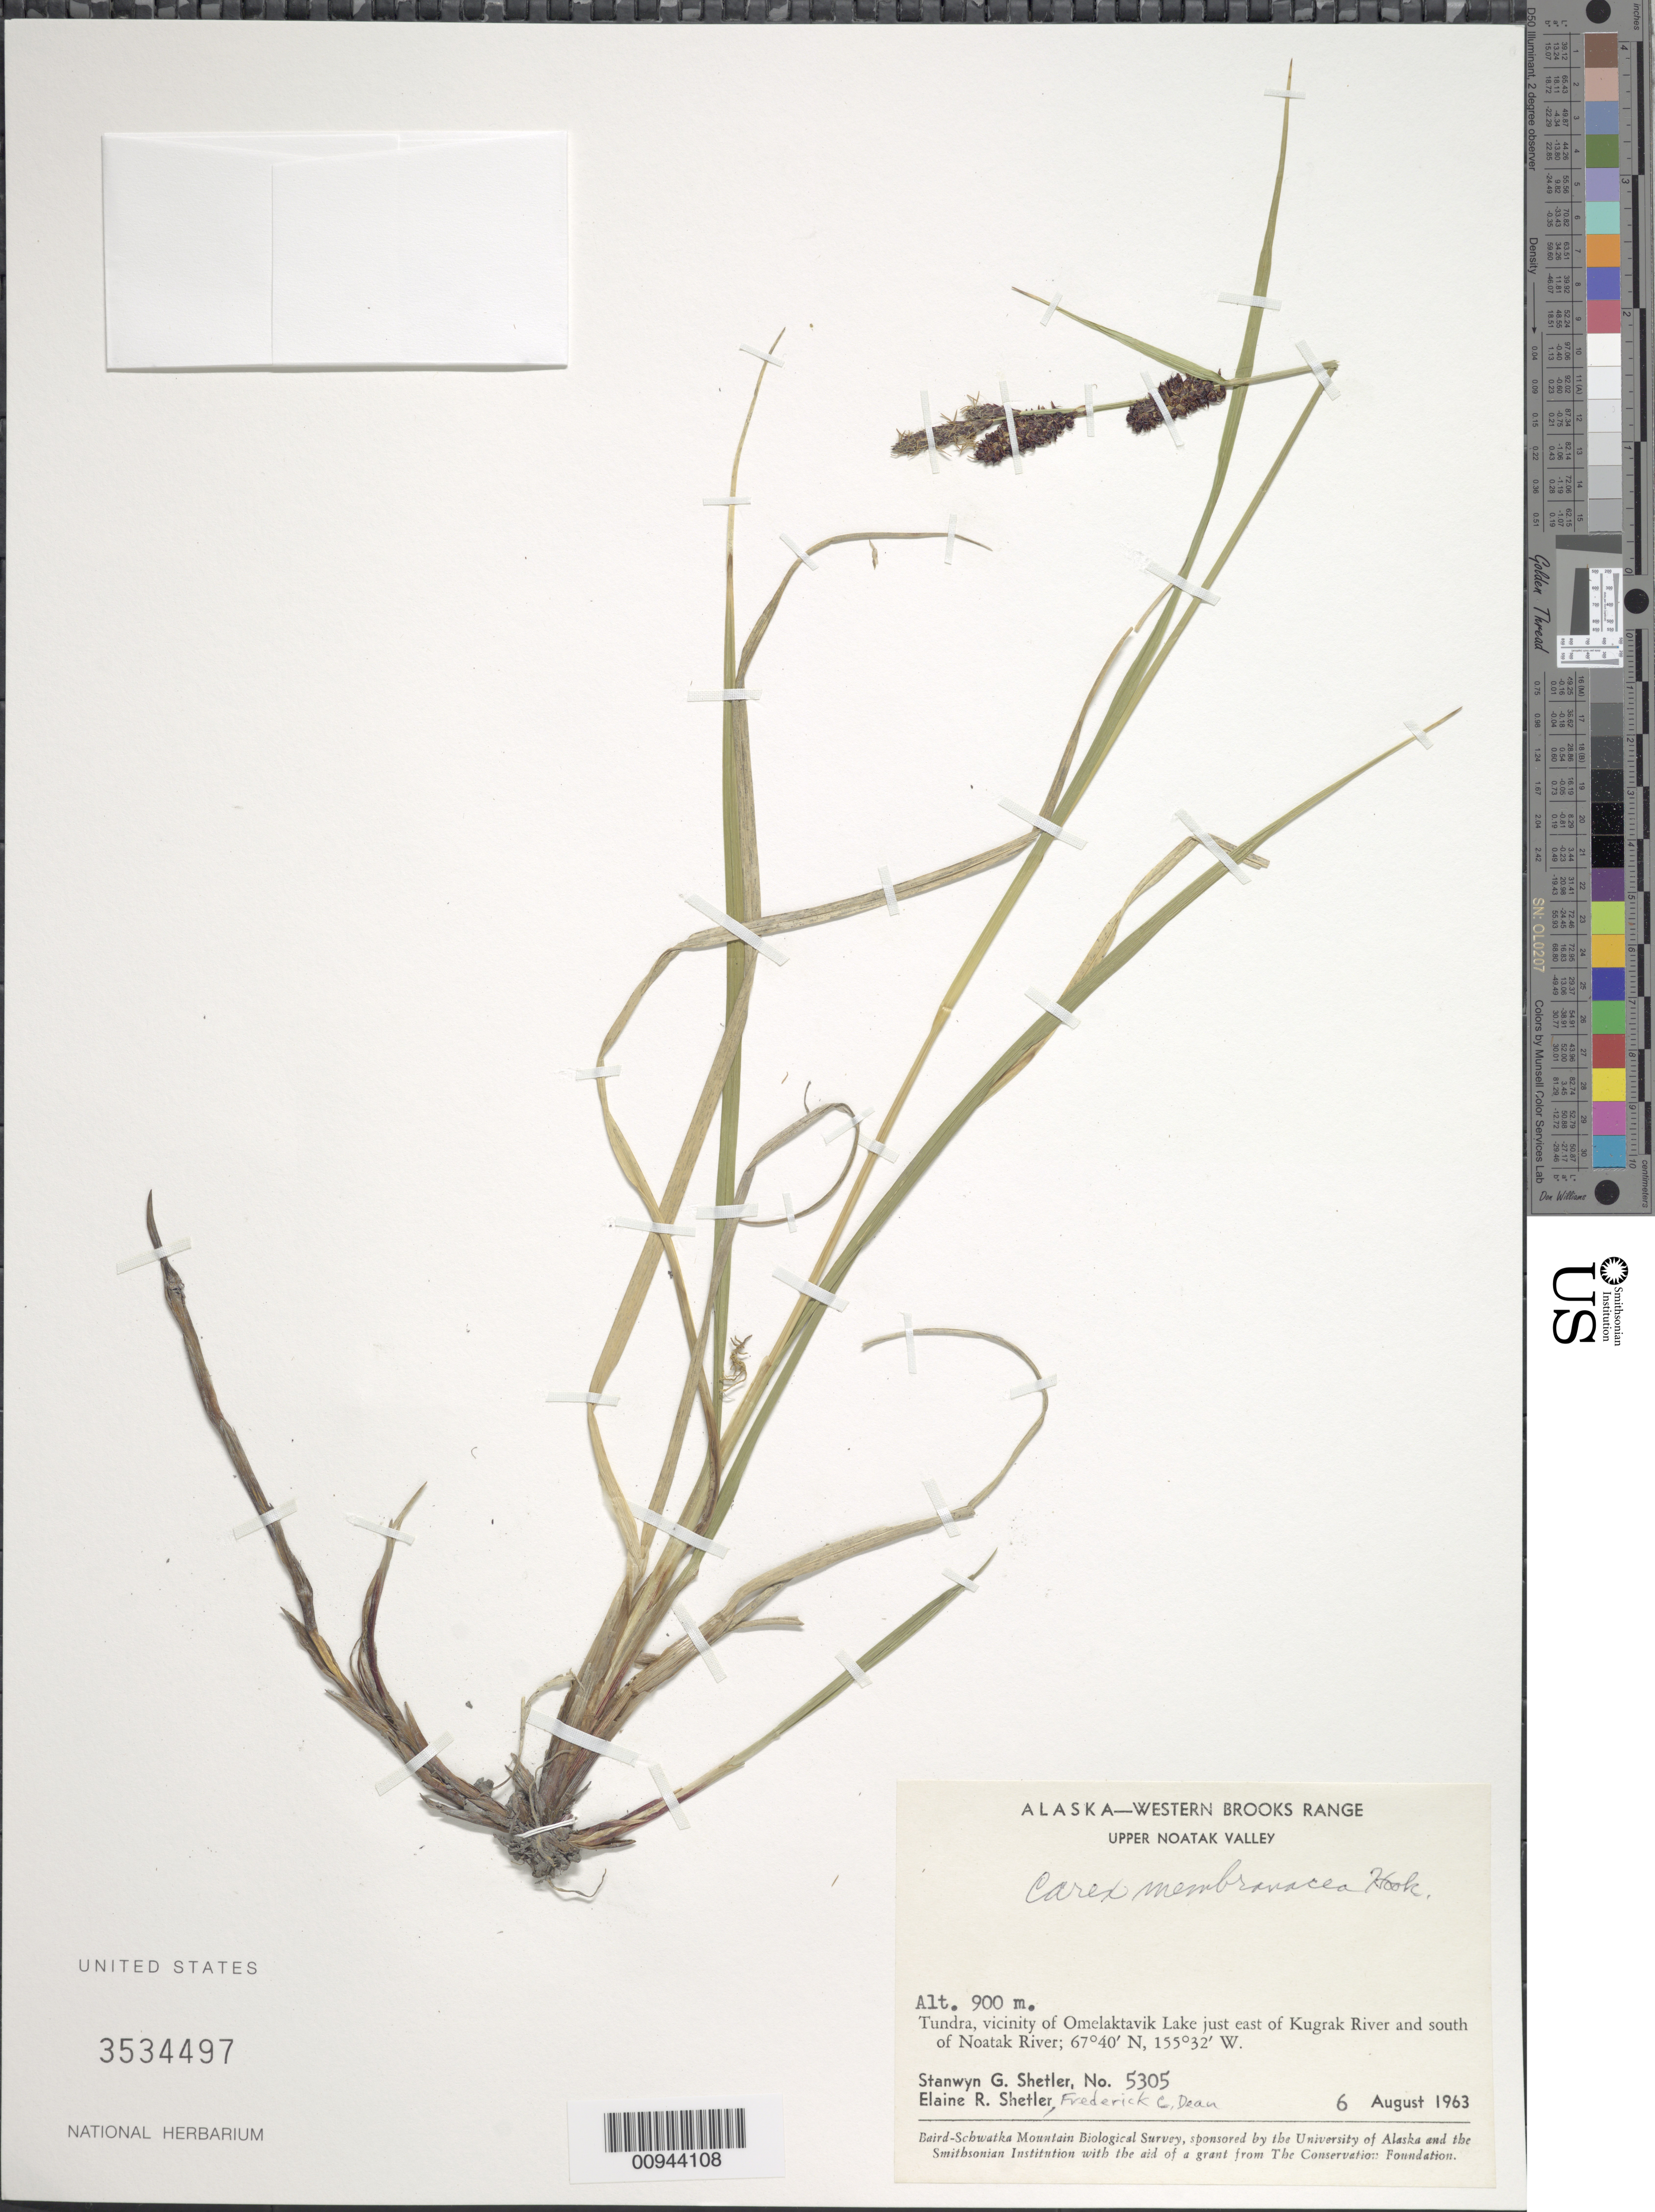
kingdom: Plantae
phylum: Tracheophyta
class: Liliopsida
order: Poales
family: Cyperaceae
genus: Carex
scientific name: Carex membranacea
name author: Hook.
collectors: S. Shetler, E. R. Shetler & F. C. Dean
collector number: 5305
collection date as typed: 06 Aug 1963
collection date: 1963-08-06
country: United States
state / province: Alaska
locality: Vicinity of Omelaktavik Lake just east of Kugrak River and south of Noatak River. Western Brooks Range, Upper Noatak Valley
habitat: Tundra.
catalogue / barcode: US 3534497